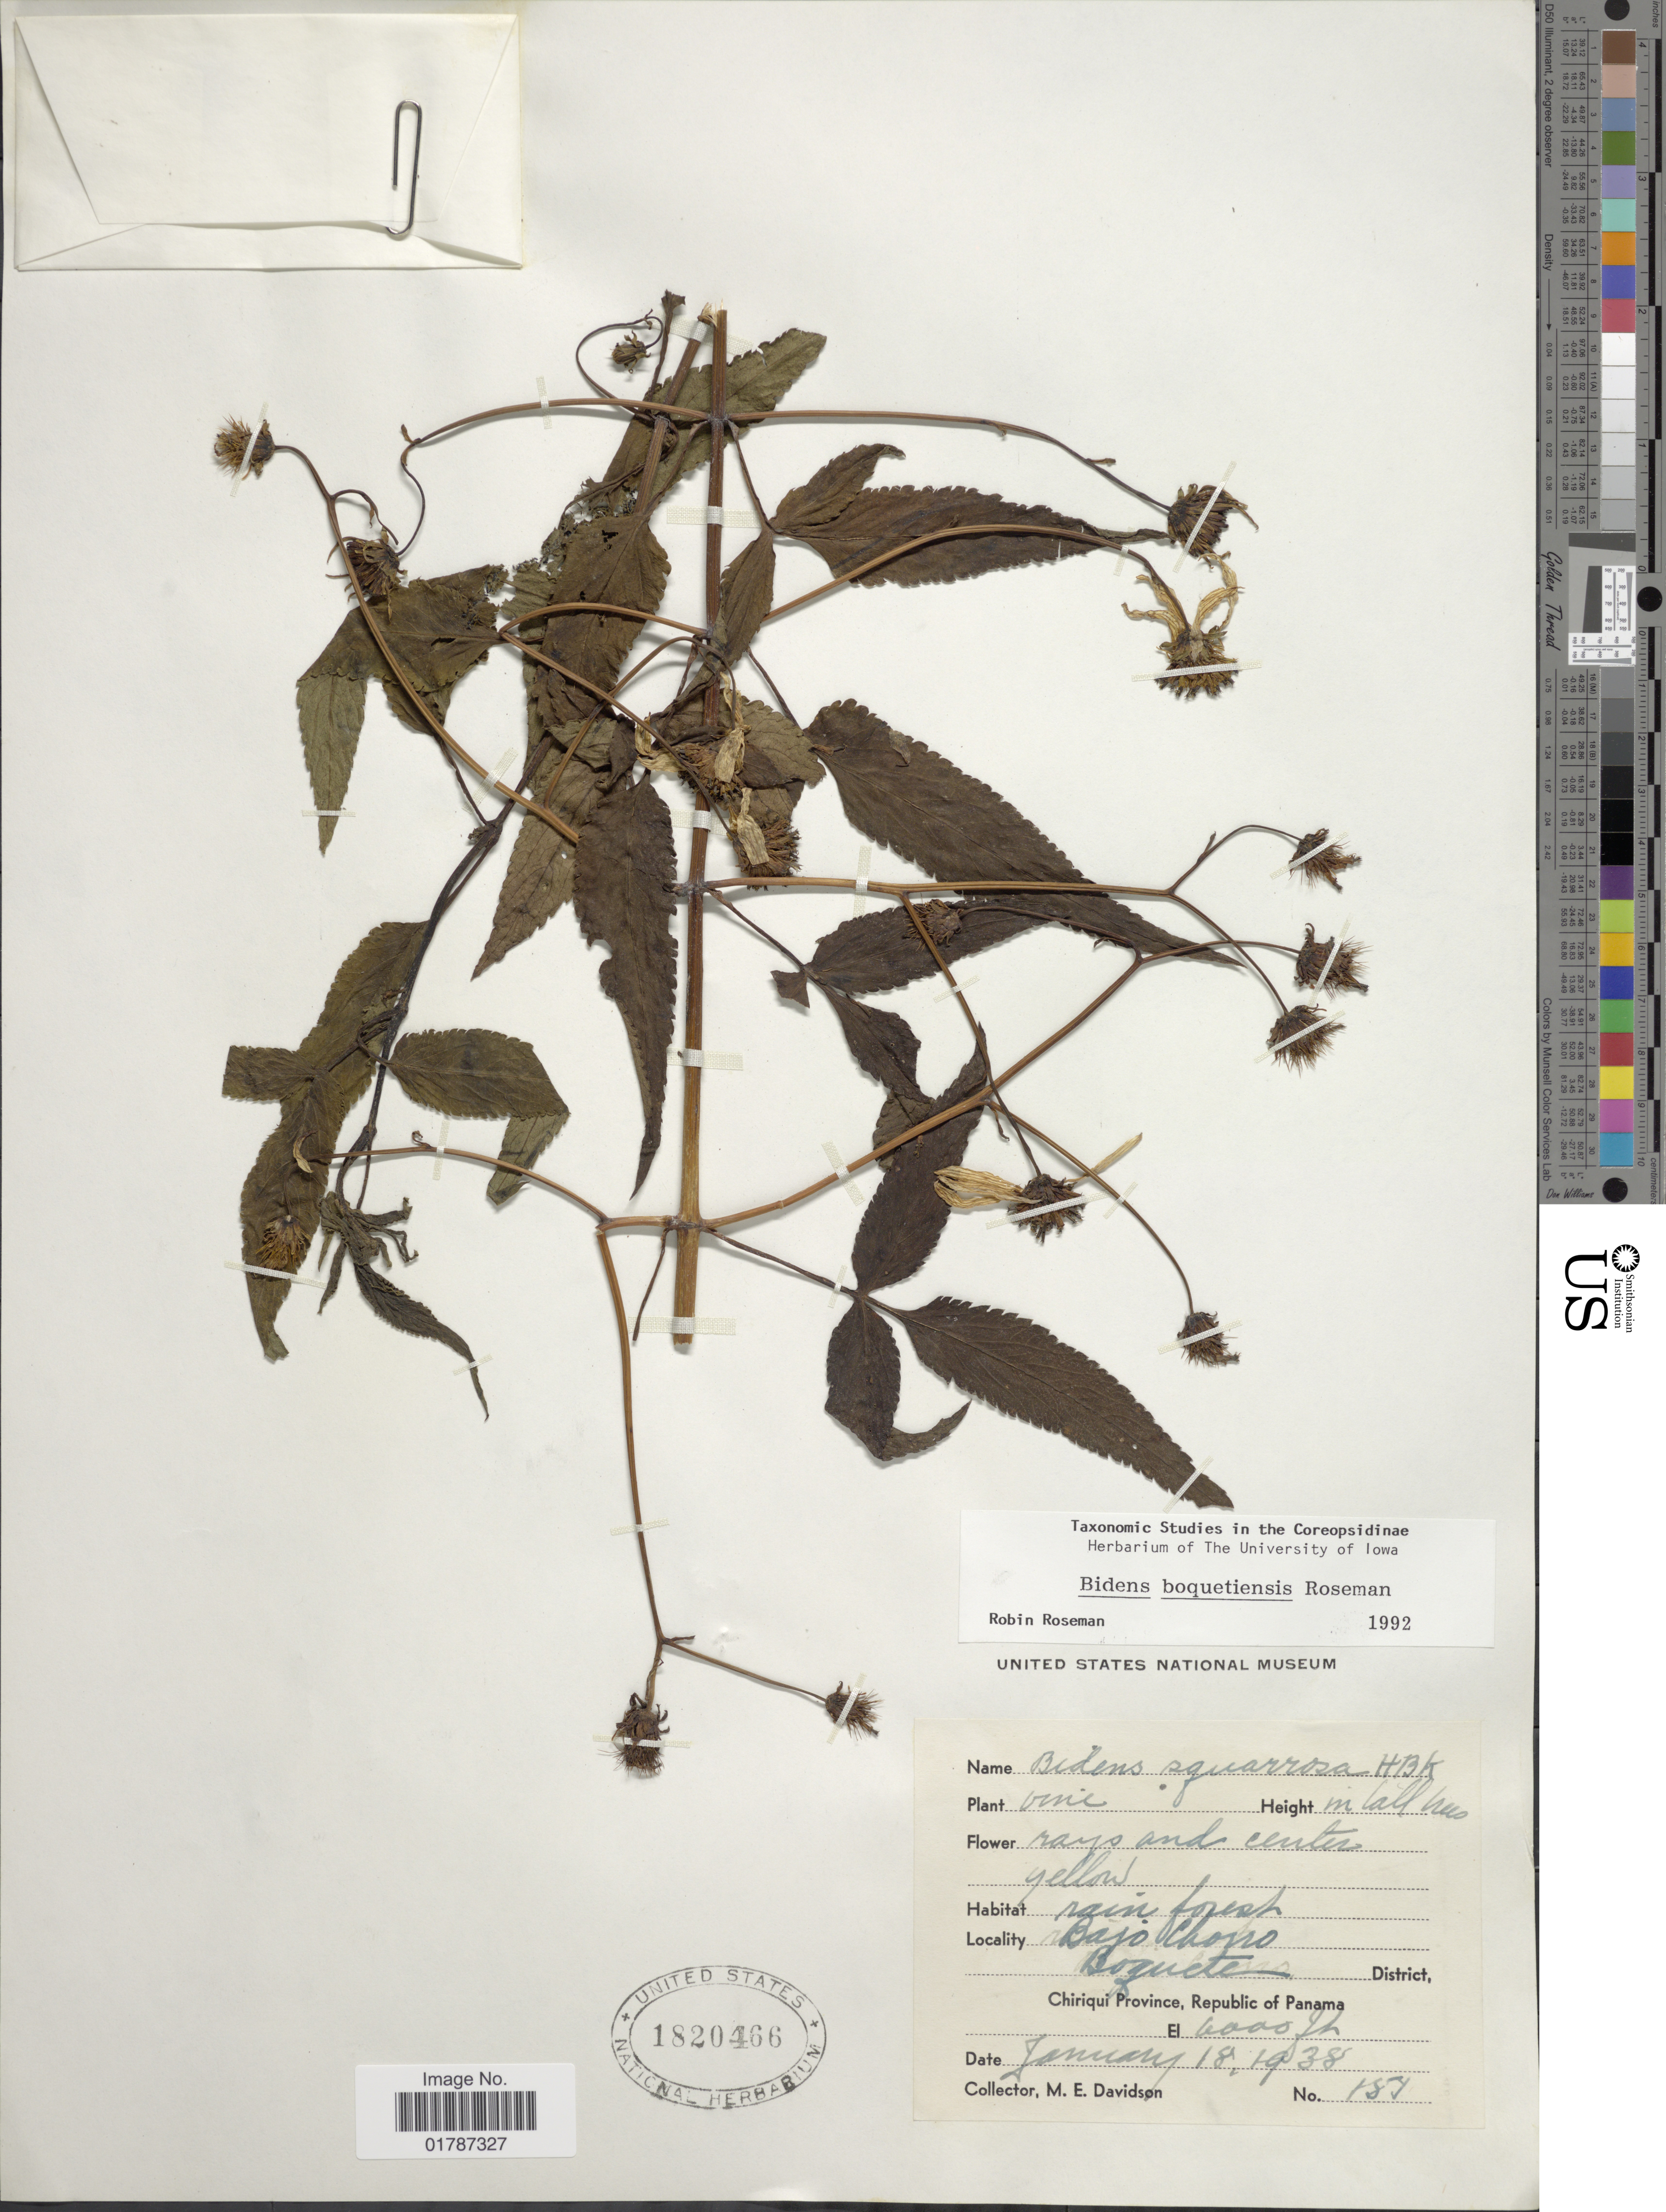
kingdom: Plantae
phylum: Tracheophyta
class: Magnoliopsida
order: Asterales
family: Asteraceae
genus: Bidens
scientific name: Bidens boquetinsis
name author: Roseman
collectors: M. E. Davidson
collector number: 157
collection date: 1938-01-18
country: Panama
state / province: Chiriqui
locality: Bajo Chorro, Boquete District, Chiriqui Province, Republic of Panama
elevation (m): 1829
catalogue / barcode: US 1820466